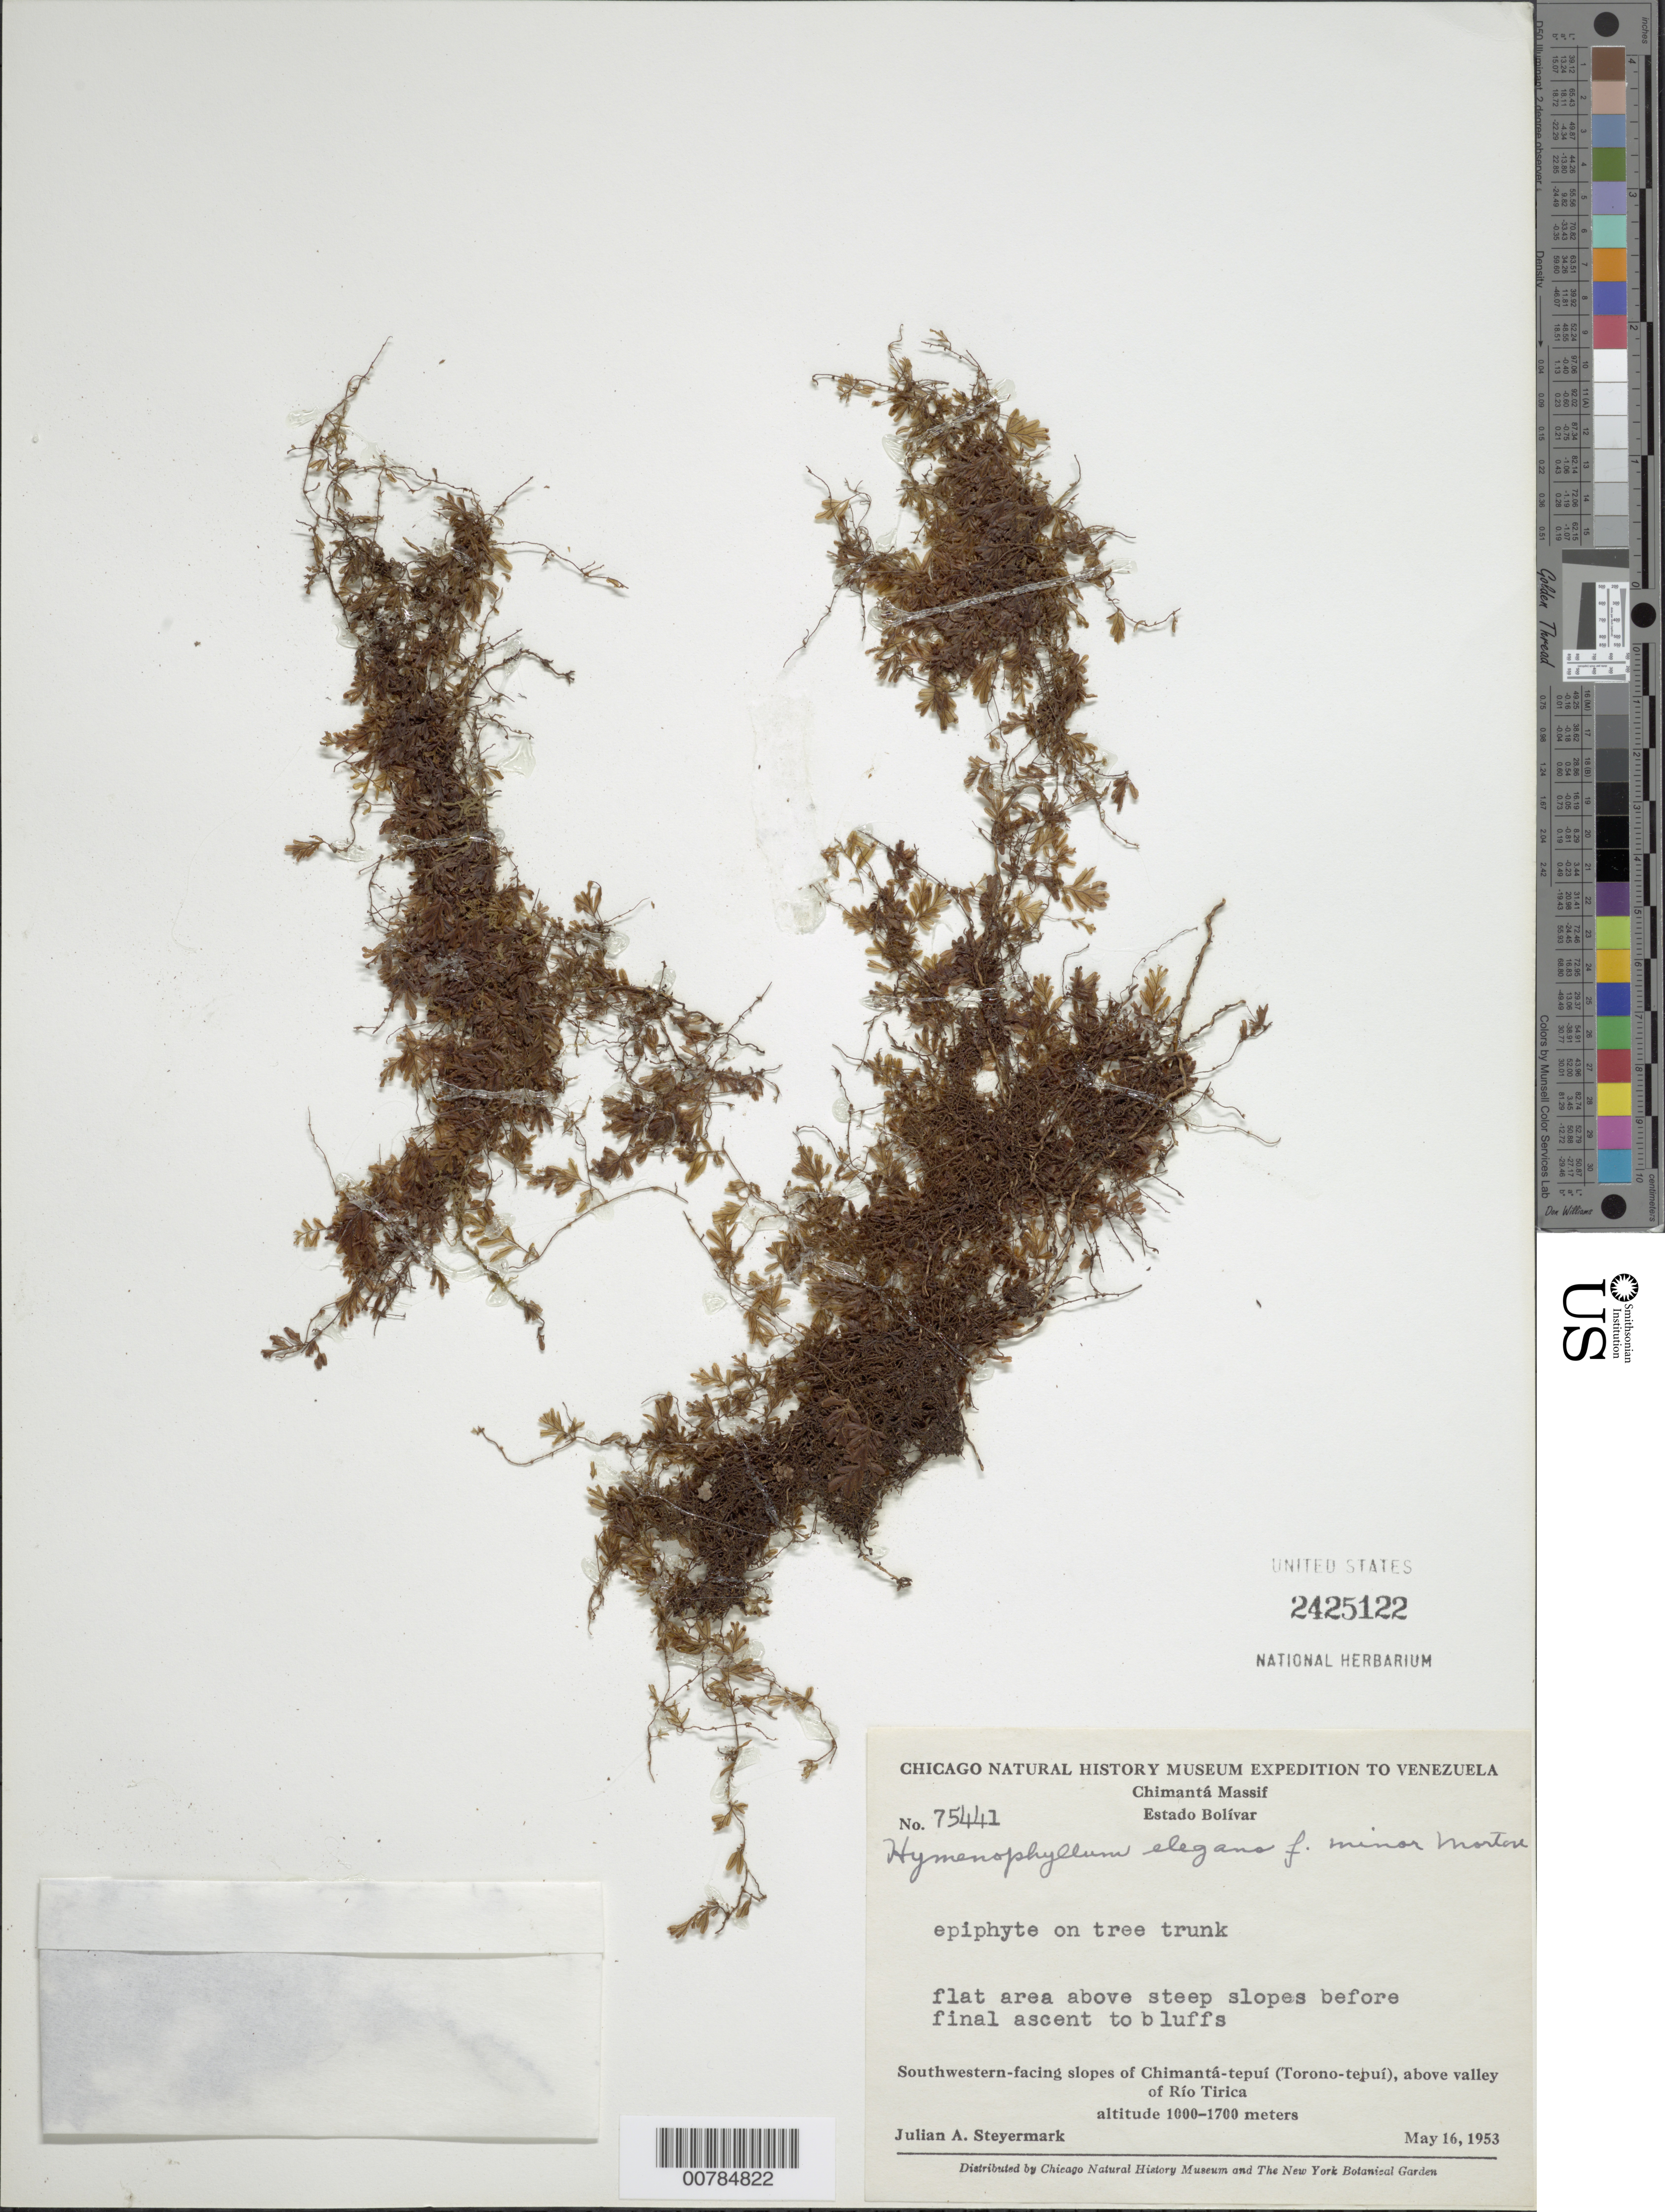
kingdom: Plantae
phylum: Tracheophyta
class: Polypodiopsida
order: Hymenophyllales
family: Hymenophyllaceae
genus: Hymenophyllum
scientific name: Hymenophyllum elegans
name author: Spreng.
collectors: J. Steyermark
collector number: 75441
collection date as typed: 16-May-53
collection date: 1953-05-16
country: Venezuela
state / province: Bolívar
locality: Chimantá-tepuí (Torono-tepuí), above valley of Río Tirica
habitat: Flat area above steep slopes before final ascent to bluffs; on tree trunk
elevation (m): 1000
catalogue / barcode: US 2425122